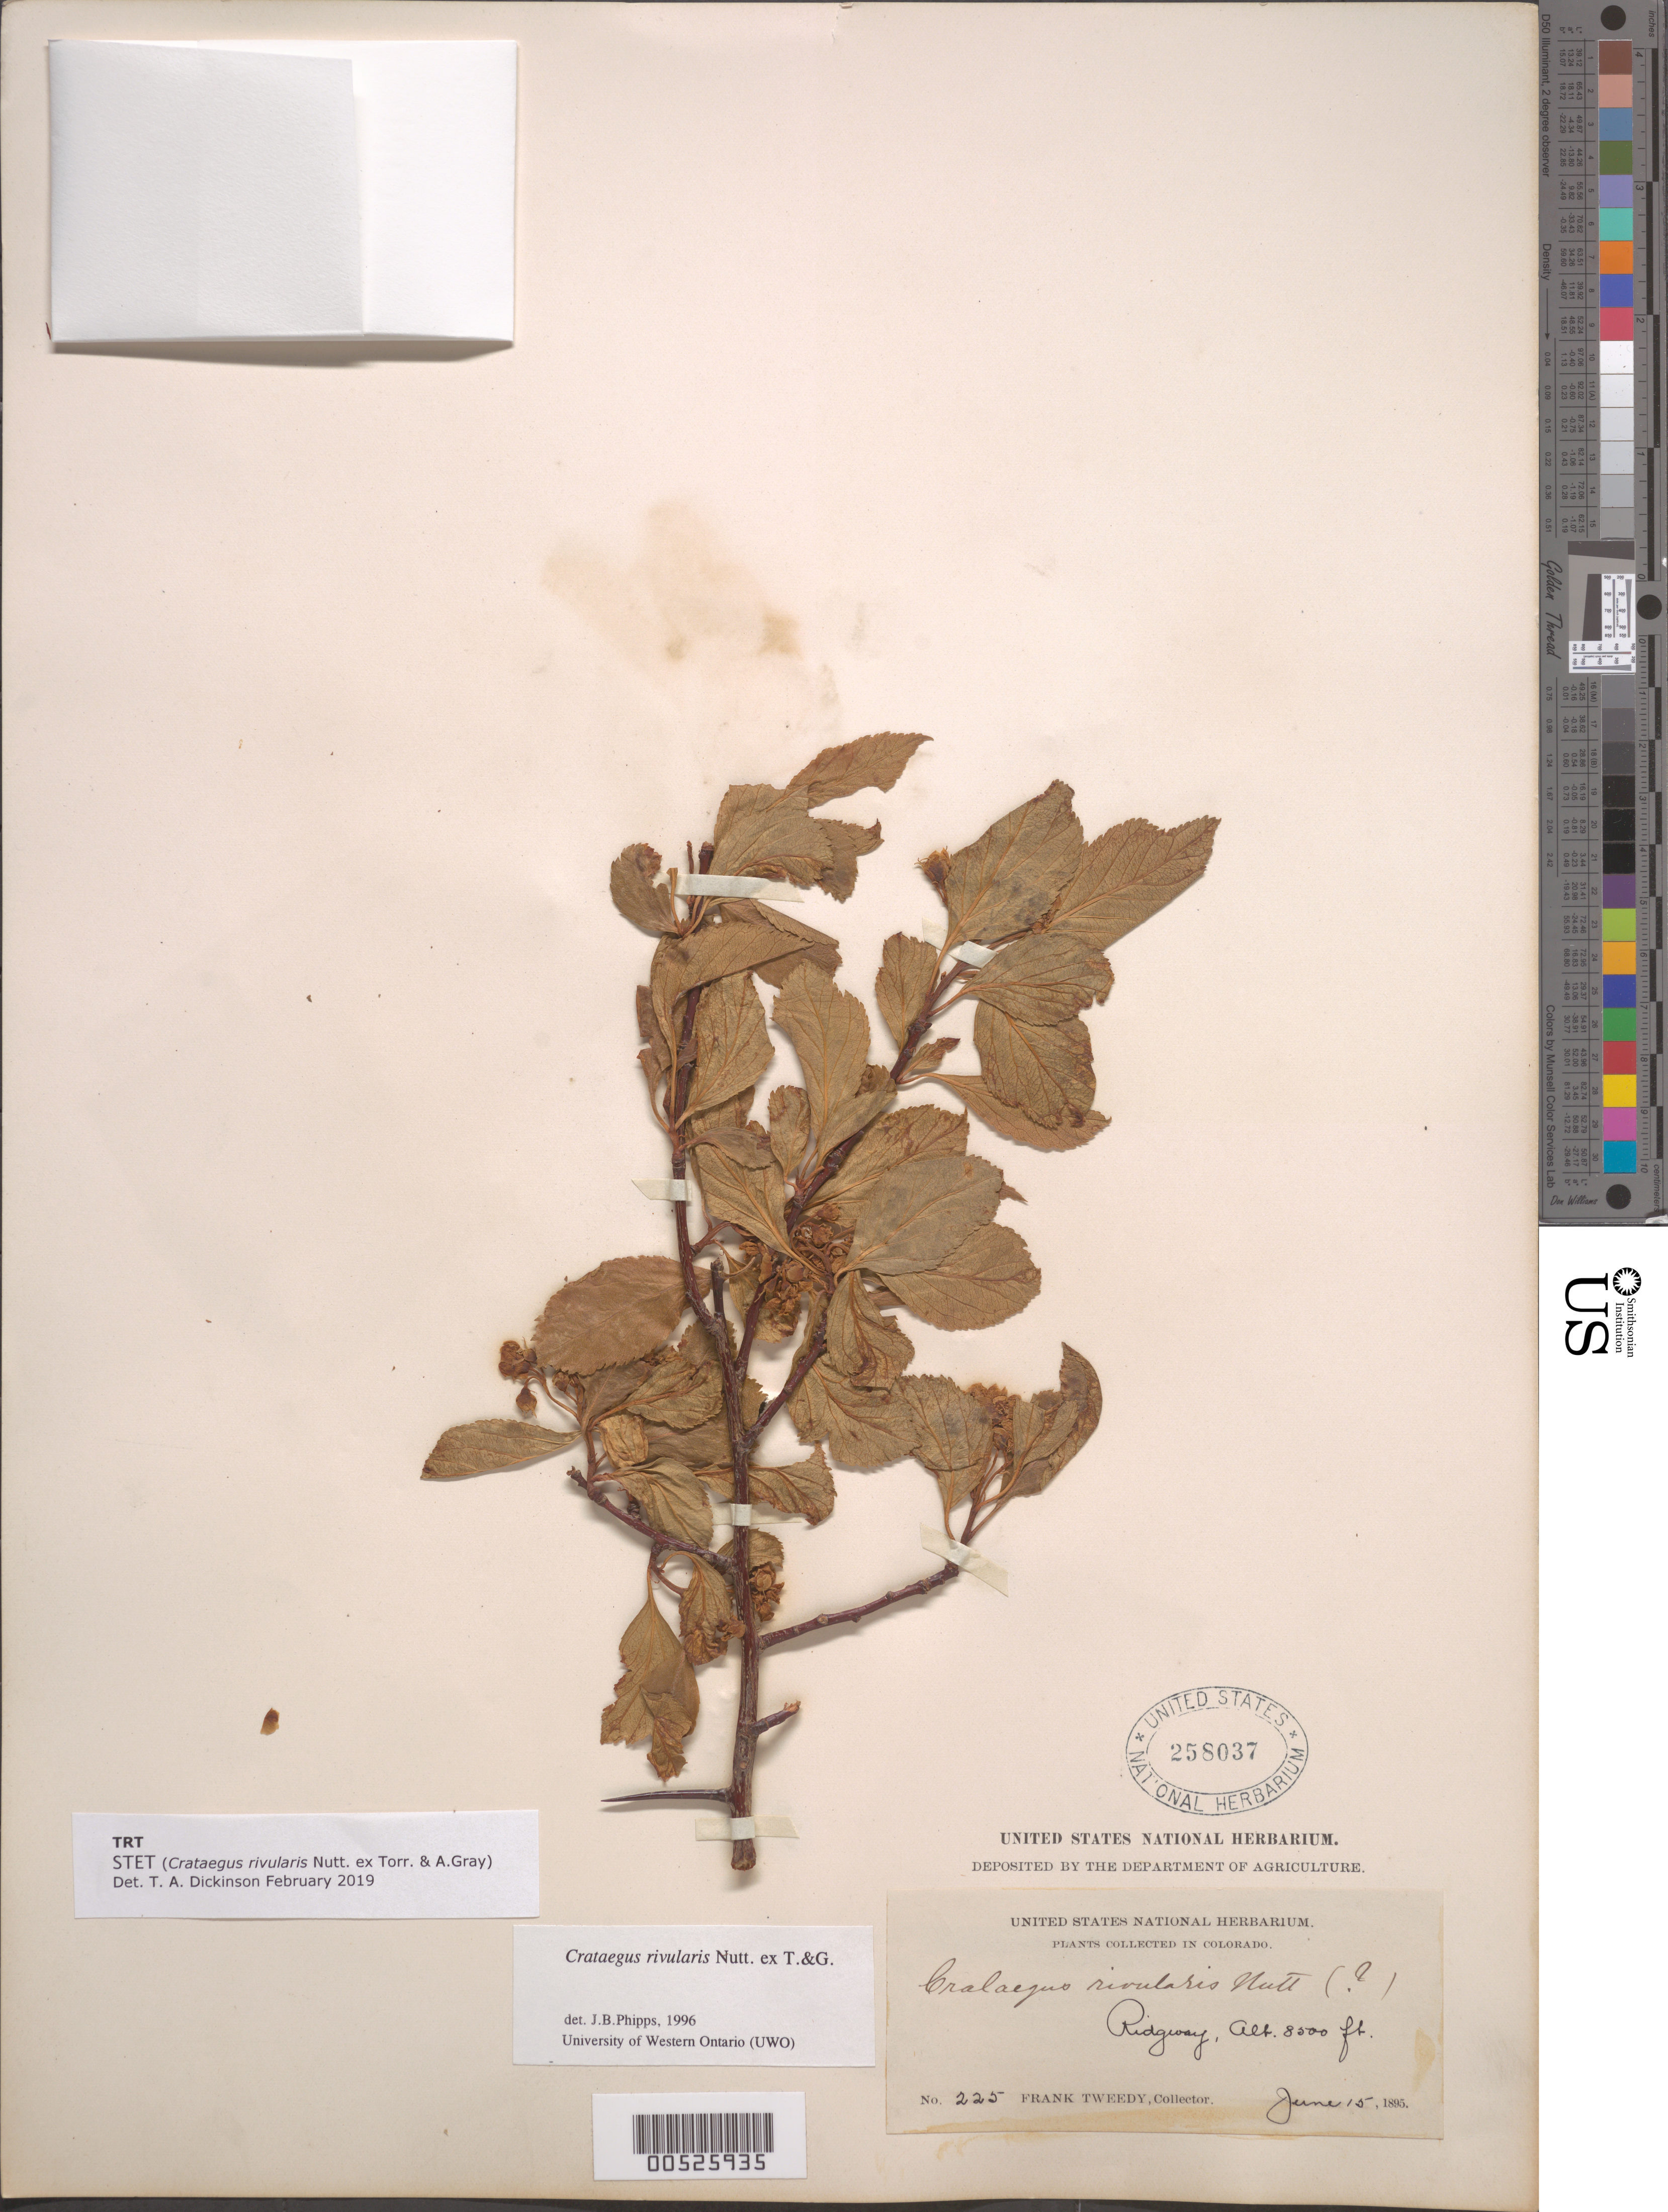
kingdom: Plantae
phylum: Tracheophyta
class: Magnoliopsida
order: Rosales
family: Rosaceae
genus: Crataegus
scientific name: Crataegus rivularis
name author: Nutt.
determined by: Phipps, James B., (UWO), University of Western Ontario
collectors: F. Tweedy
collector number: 225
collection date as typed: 15 Jun 1895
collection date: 1895-06-15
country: United States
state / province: Colorado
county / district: Ouray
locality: Ridgway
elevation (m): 2590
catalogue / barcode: US 258037